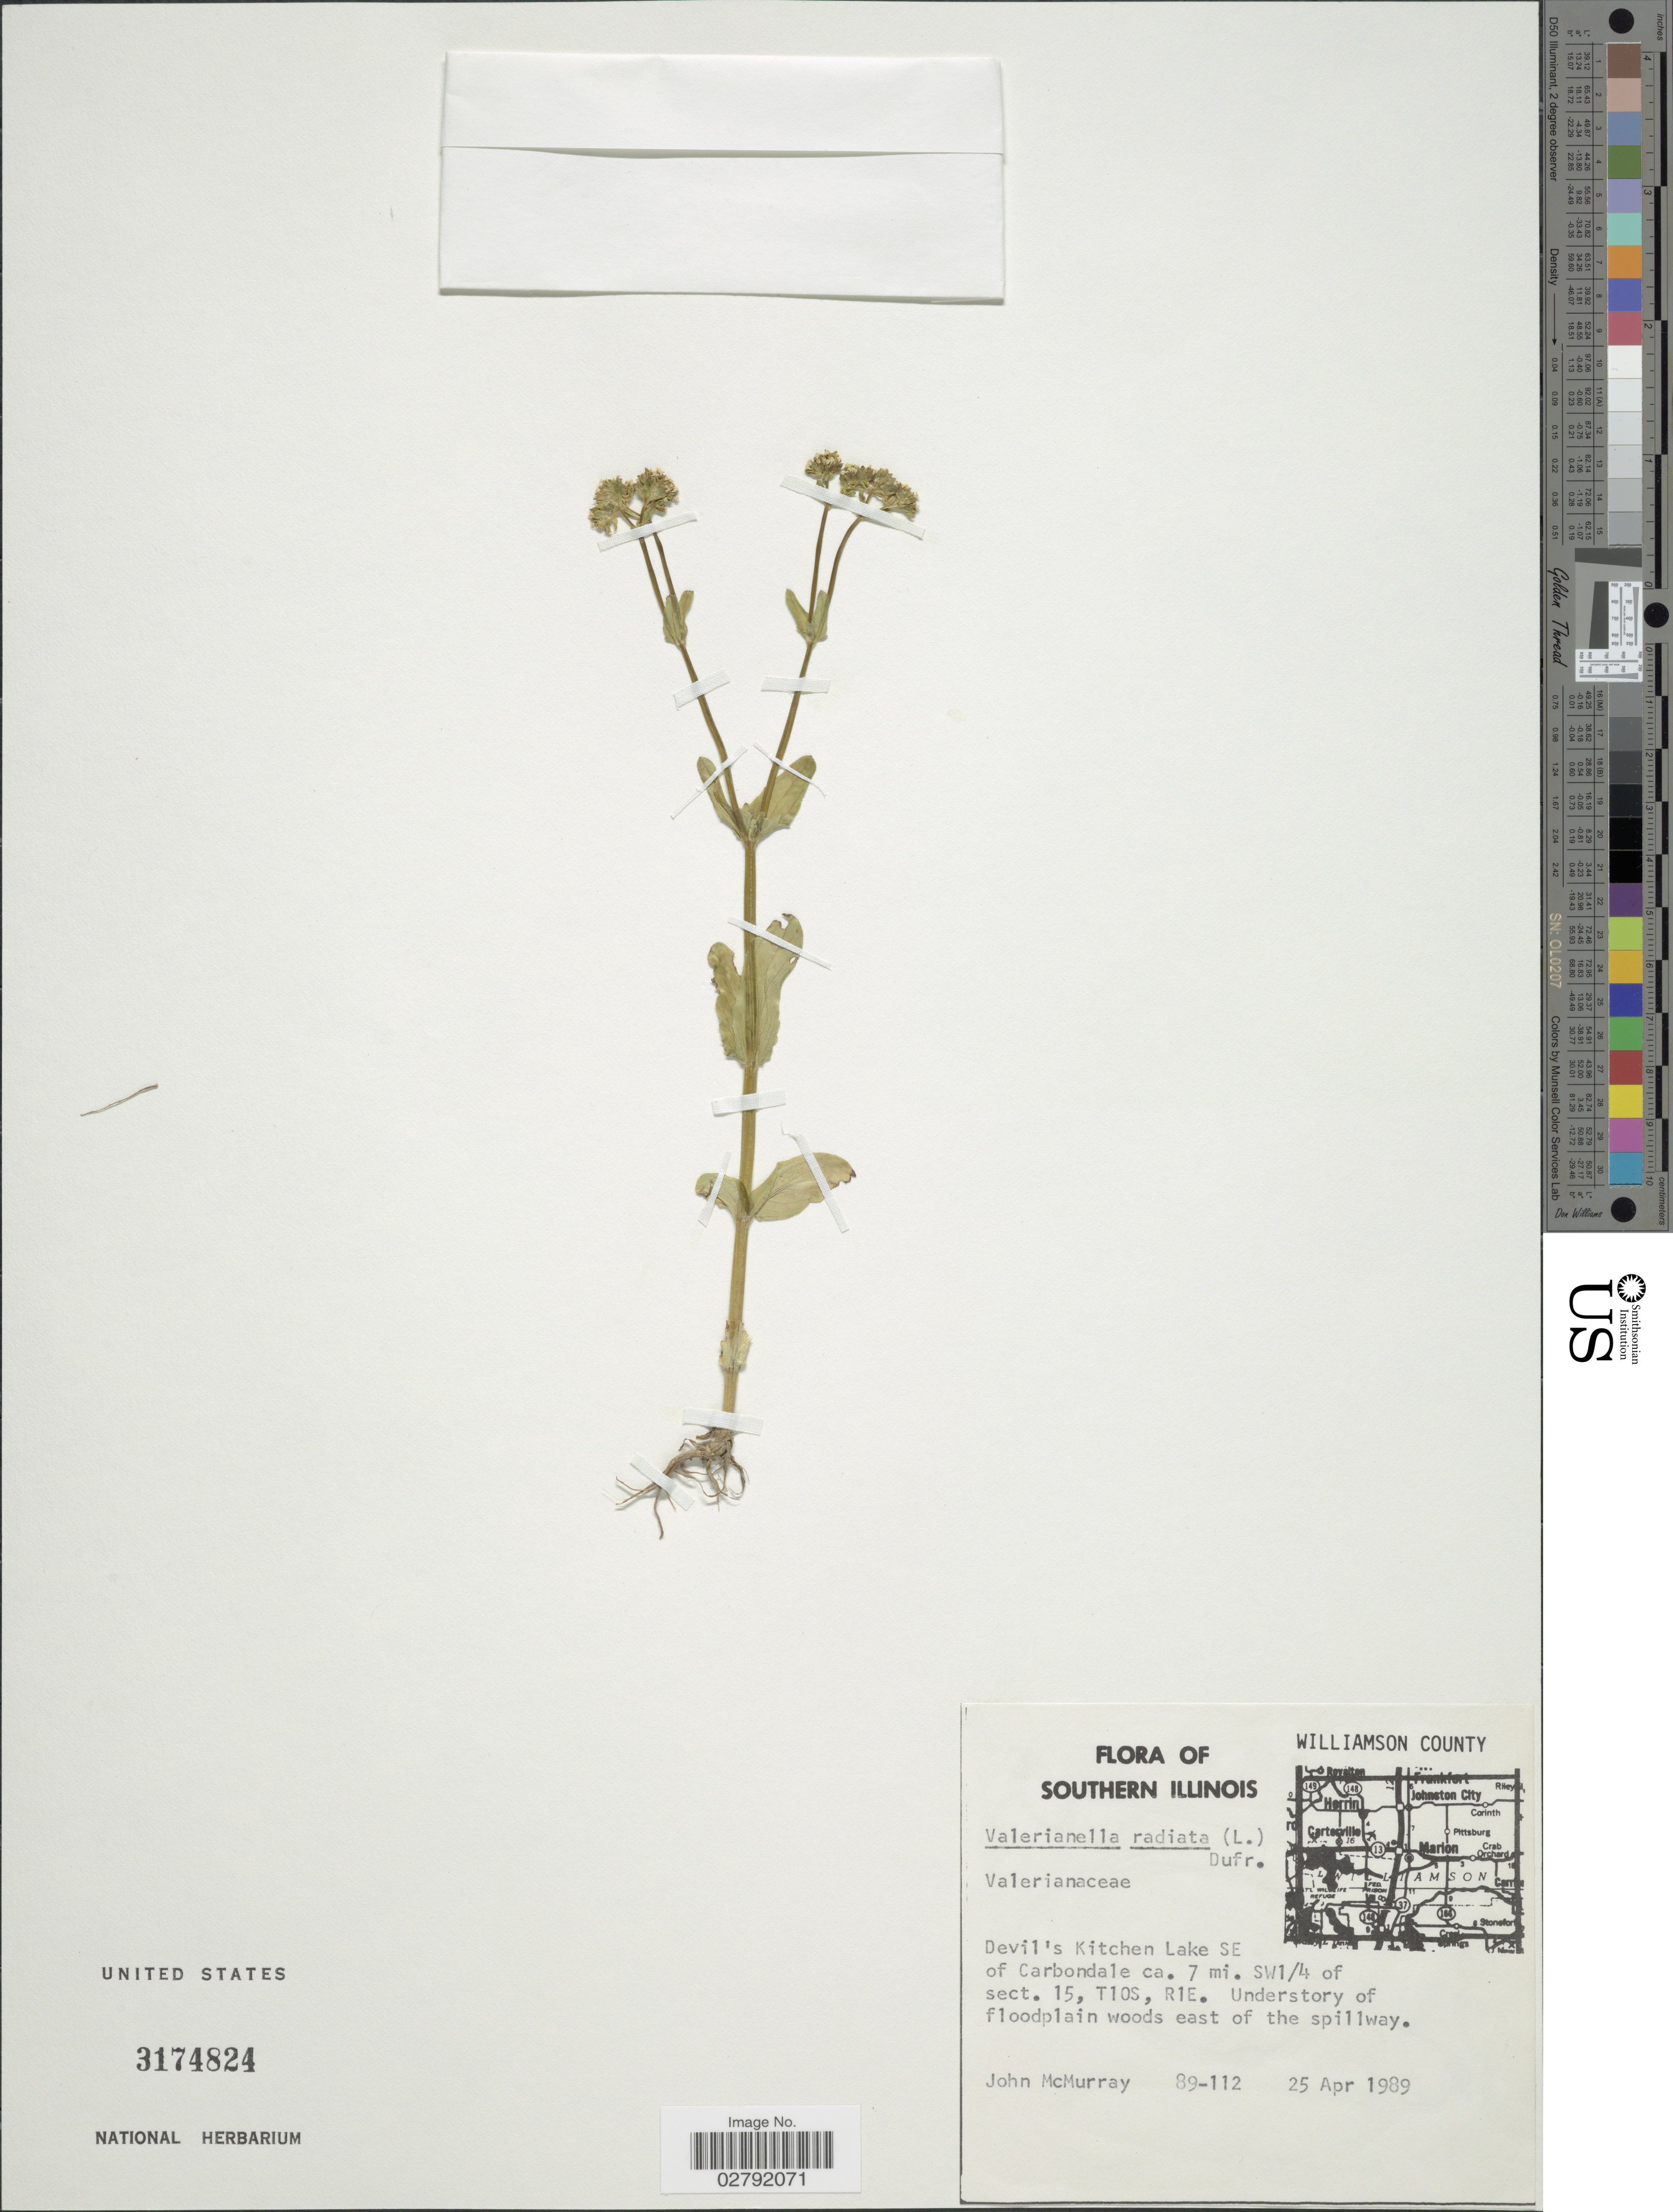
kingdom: Plantae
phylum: Tracheophyta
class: Magnoliopsida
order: Dipsacales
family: Caprifoliaceae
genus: Valerianella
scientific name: Valerianella radiata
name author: (L.) Dufr.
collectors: J. McMurray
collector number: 89-112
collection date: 1989-04-25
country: United States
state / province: Illinois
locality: Southern Illinois, Williamson County. Devil's Kitchen Lake SE of Carbondale ca. 7 mi. SW1/4 of sect. 15, T10S, R1E.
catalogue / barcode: US 3174824